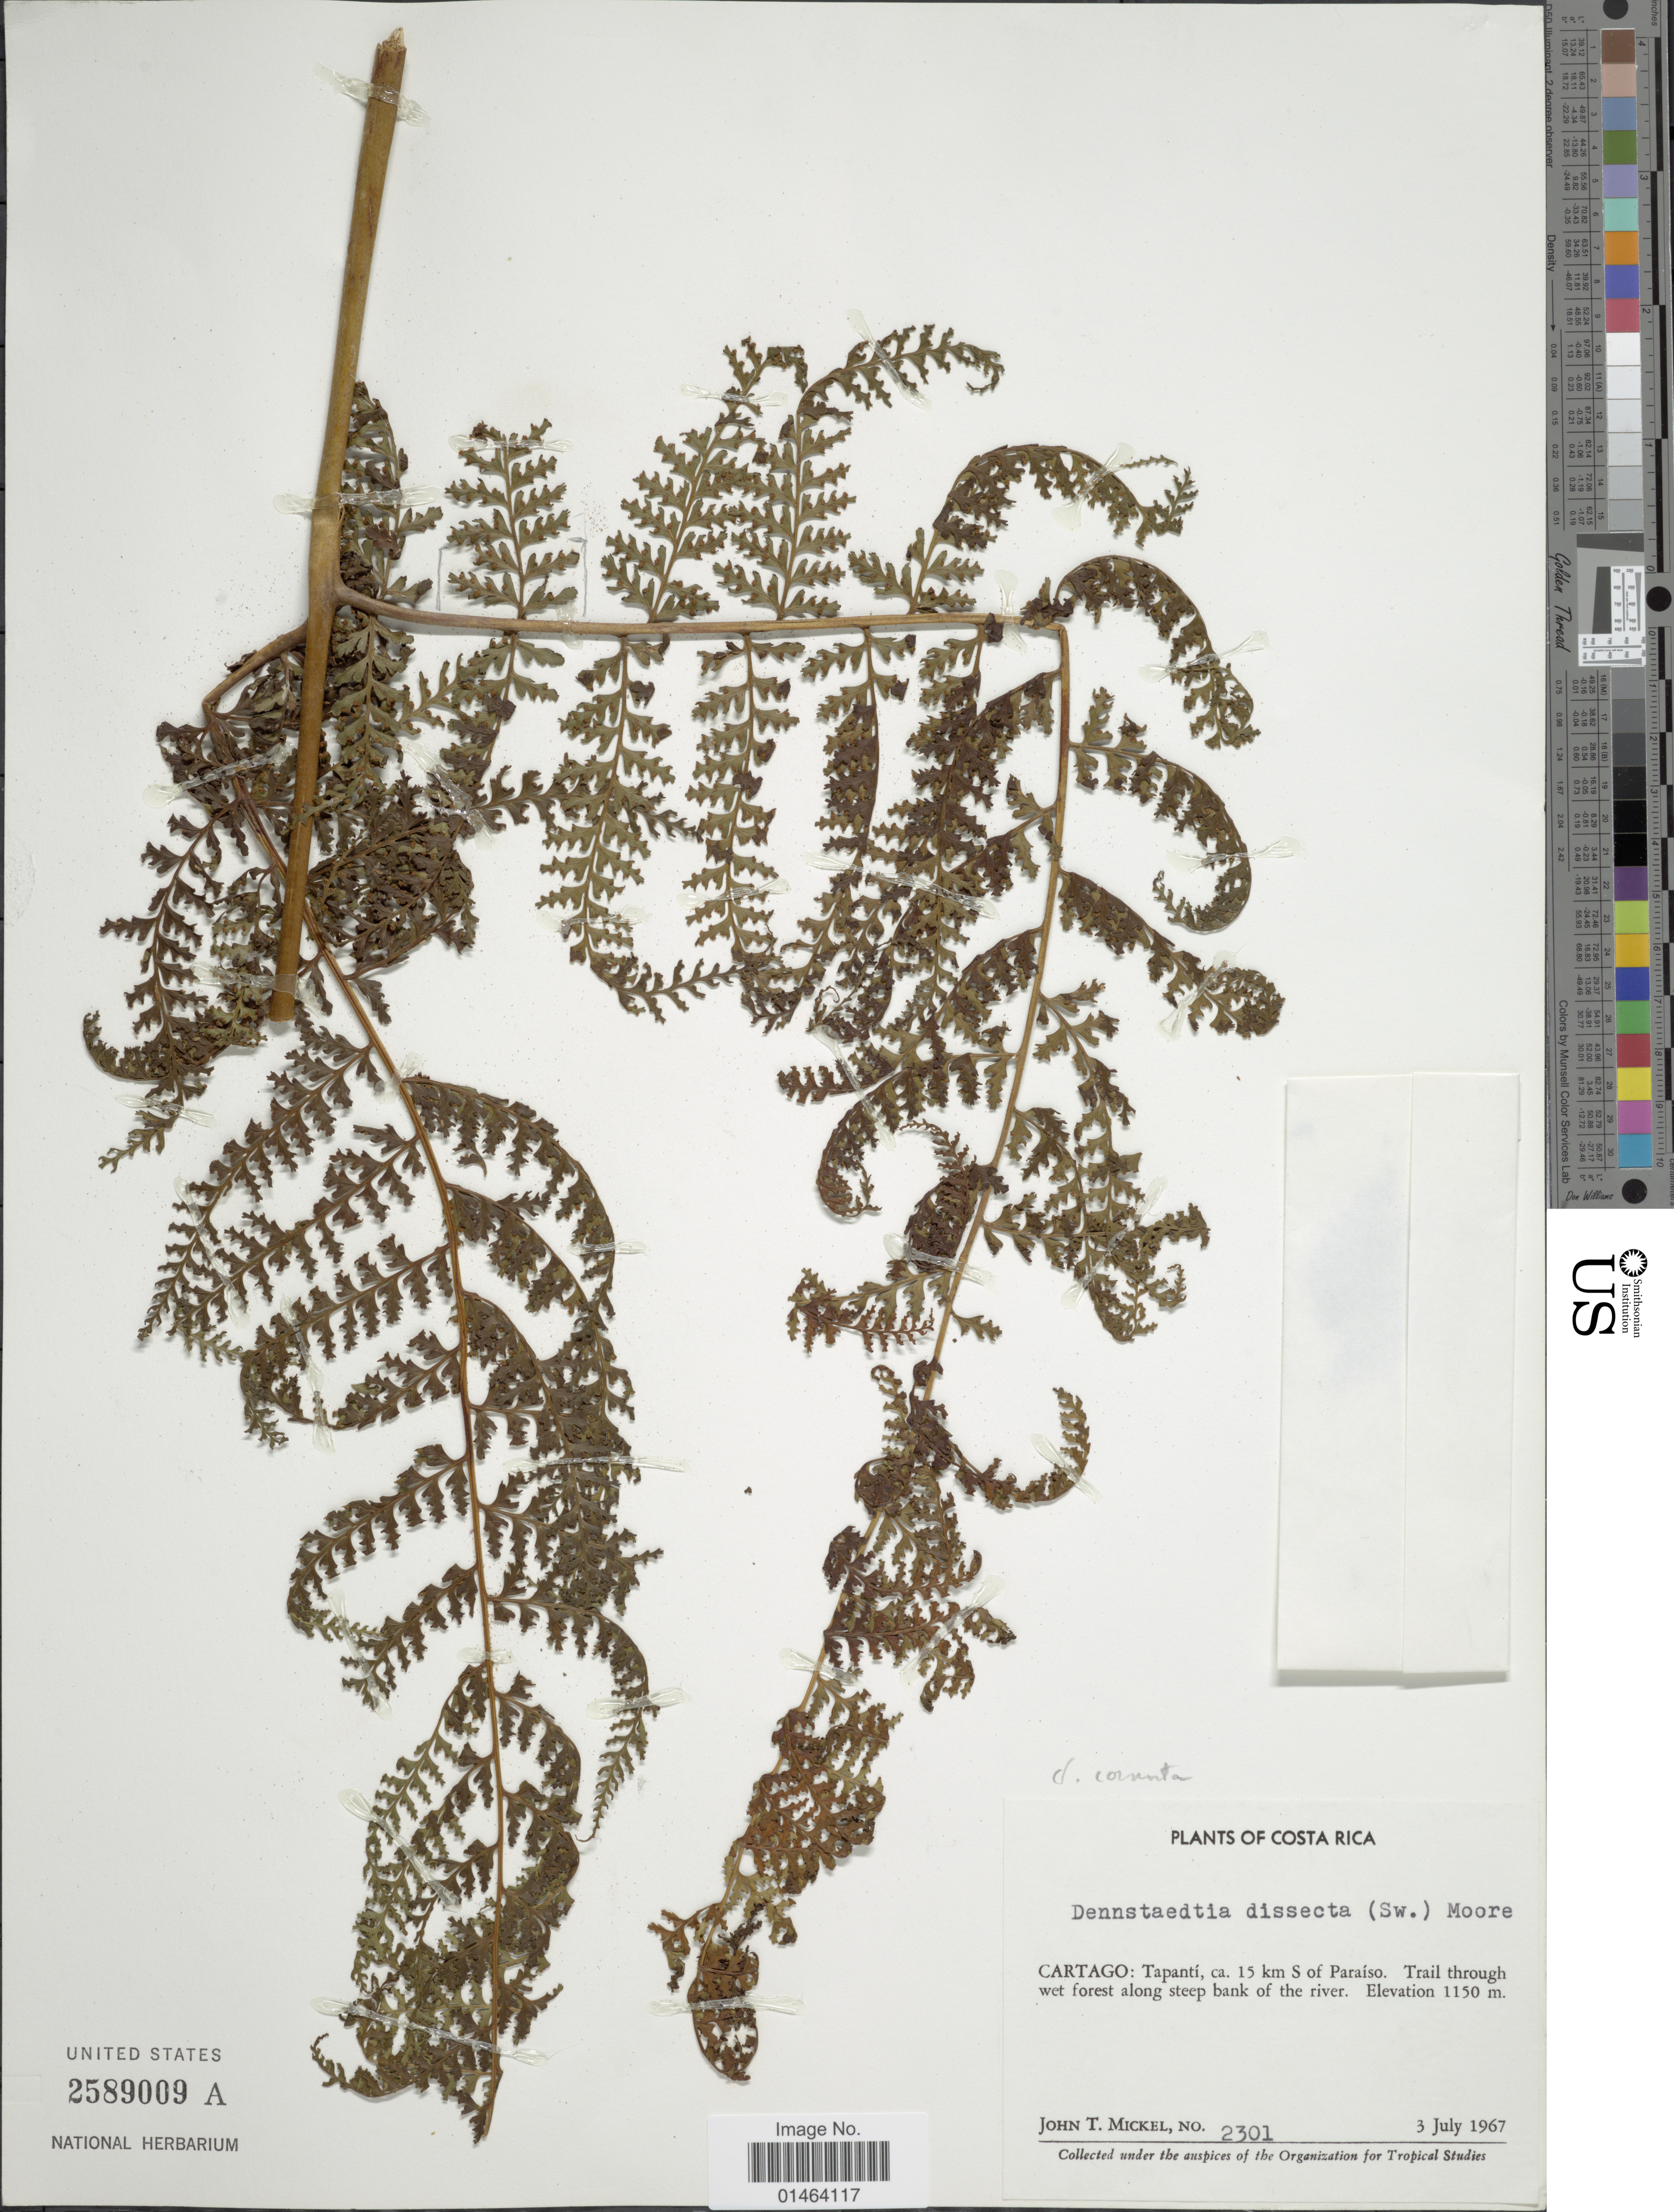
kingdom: Plantae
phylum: Tracheophyta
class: Polypodiopsida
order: Polypodiales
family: Dennstaedtiaceae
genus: Dennstaedtia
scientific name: Dennstaedtia cornuta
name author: (Kaulf.) Mett.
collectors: J. T. Mickel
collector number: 2301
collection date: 1967-07-03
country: Costa Rica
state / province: Cartago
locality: Panama, Tapanti, ca. 15 km S of Paraiso.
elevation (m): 1150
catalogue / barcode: US 2589009A